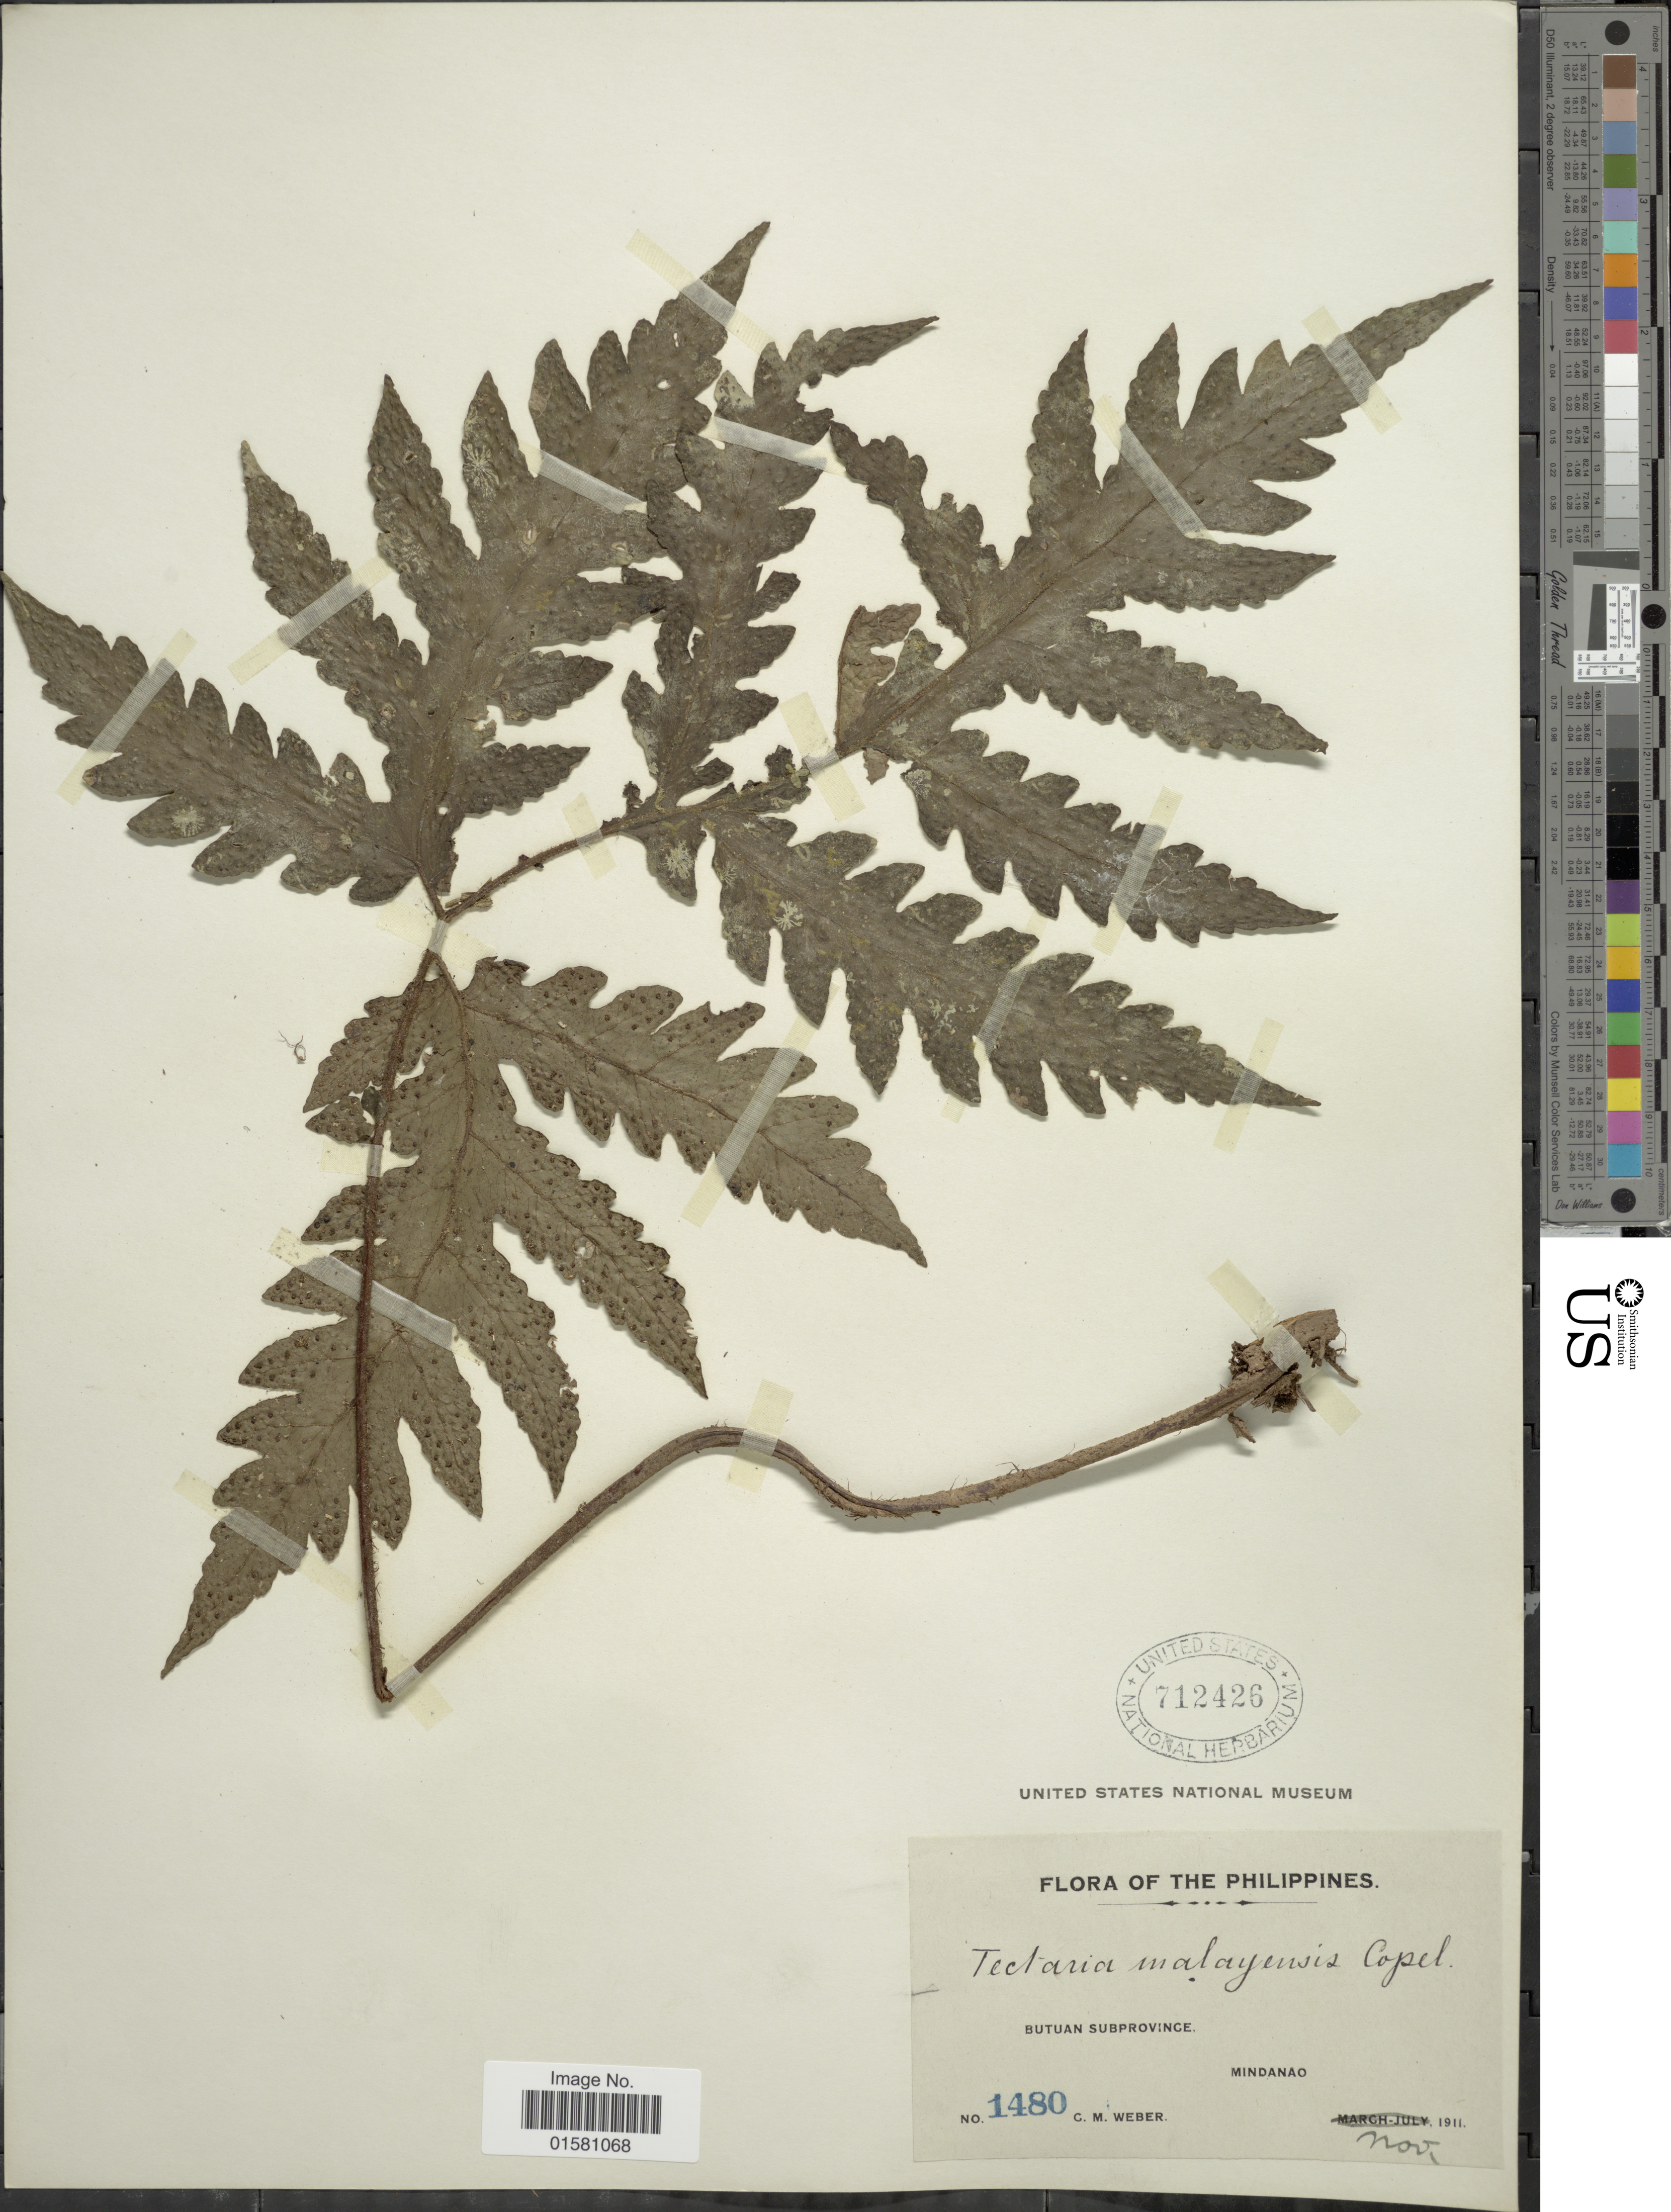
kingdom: Plantae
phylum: Tracheophyta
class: Polypodiopsida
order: Polypodiales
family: Tectariaceae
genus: Tectaria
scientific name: Tectaria griffithii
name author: (Baker) C. Chr.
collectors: C. M. Weber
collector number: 1480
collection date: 1911-11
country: Philippines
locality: Butuan Subprovince, Mindanao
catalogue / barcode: US 712426